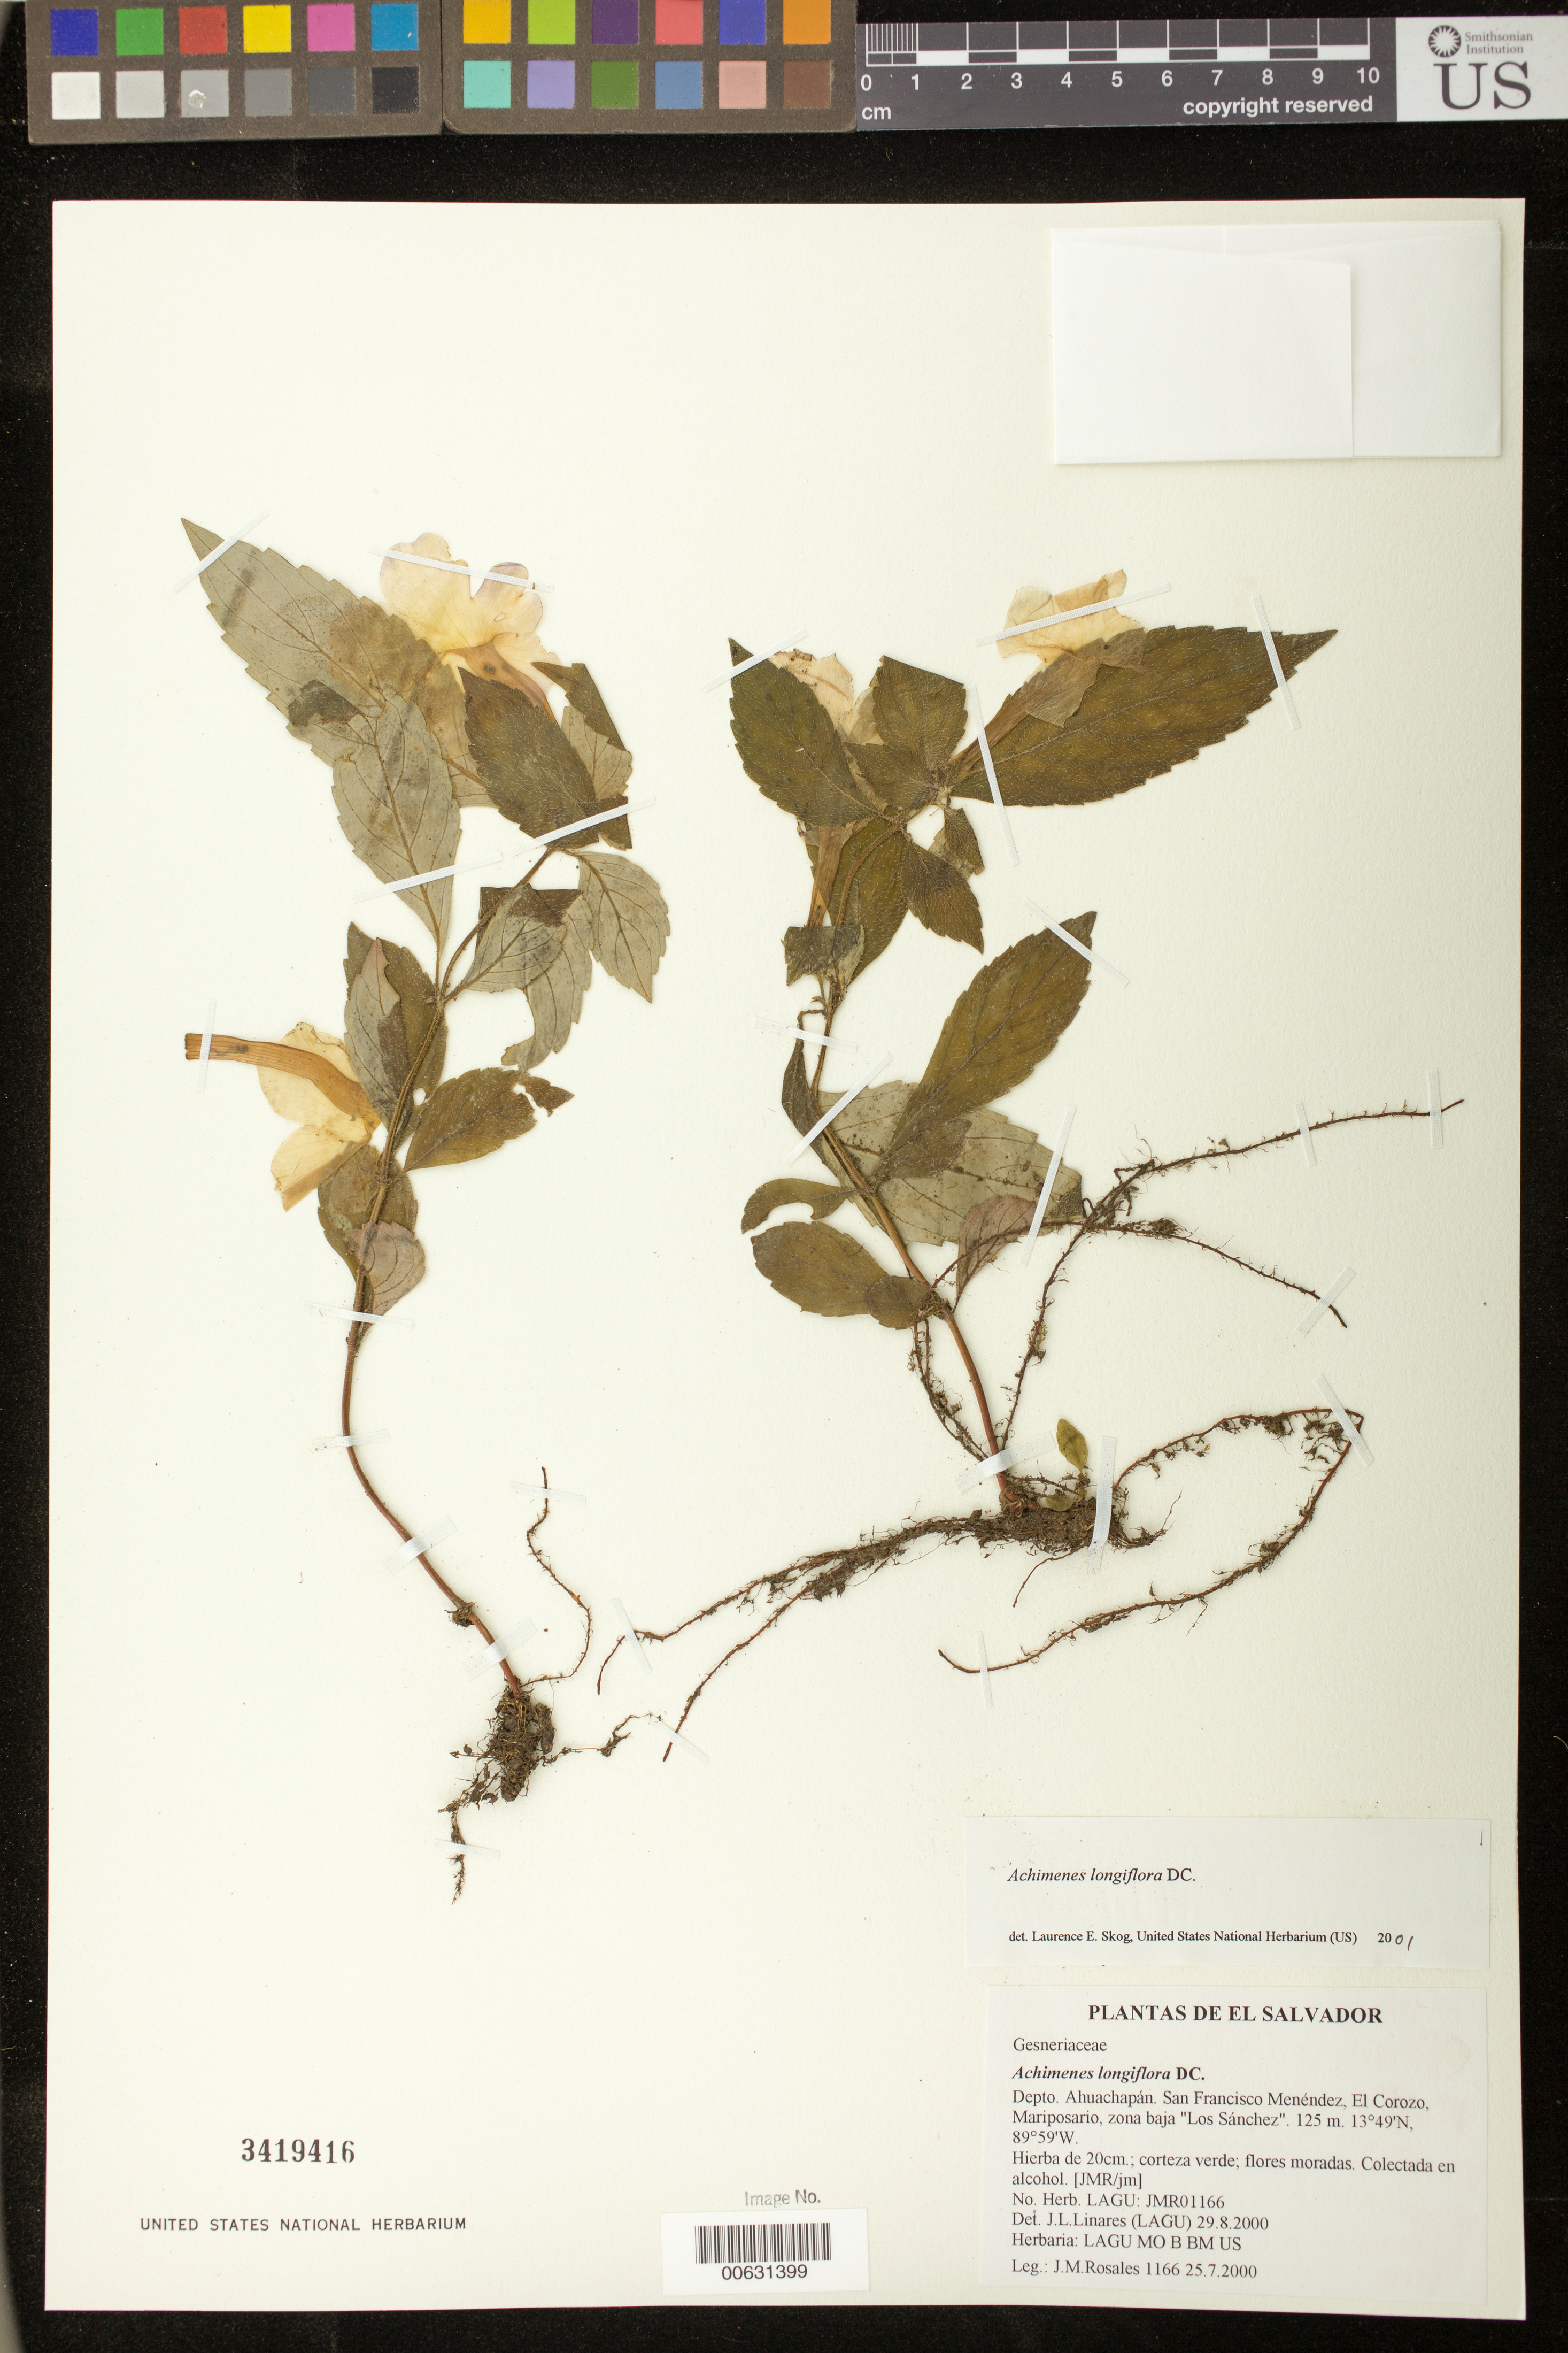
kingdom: Plantae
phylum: Tracheophyta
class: Magnoliopsida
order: Lamiales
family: Gesneriaceae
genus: Achimenes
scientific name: Achimenes longiflora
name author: DC.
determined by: Skog, Laurence E.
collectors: J. Roy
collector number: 1166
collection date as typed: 25 Jul 2000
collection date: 2000-07-25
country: El Salvador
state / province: Ahuachapán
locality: San Francisco Menéndez, El Corozo, Mariposario, zona baja "Los Sánchez"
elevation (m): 125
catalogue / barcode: US 3419416